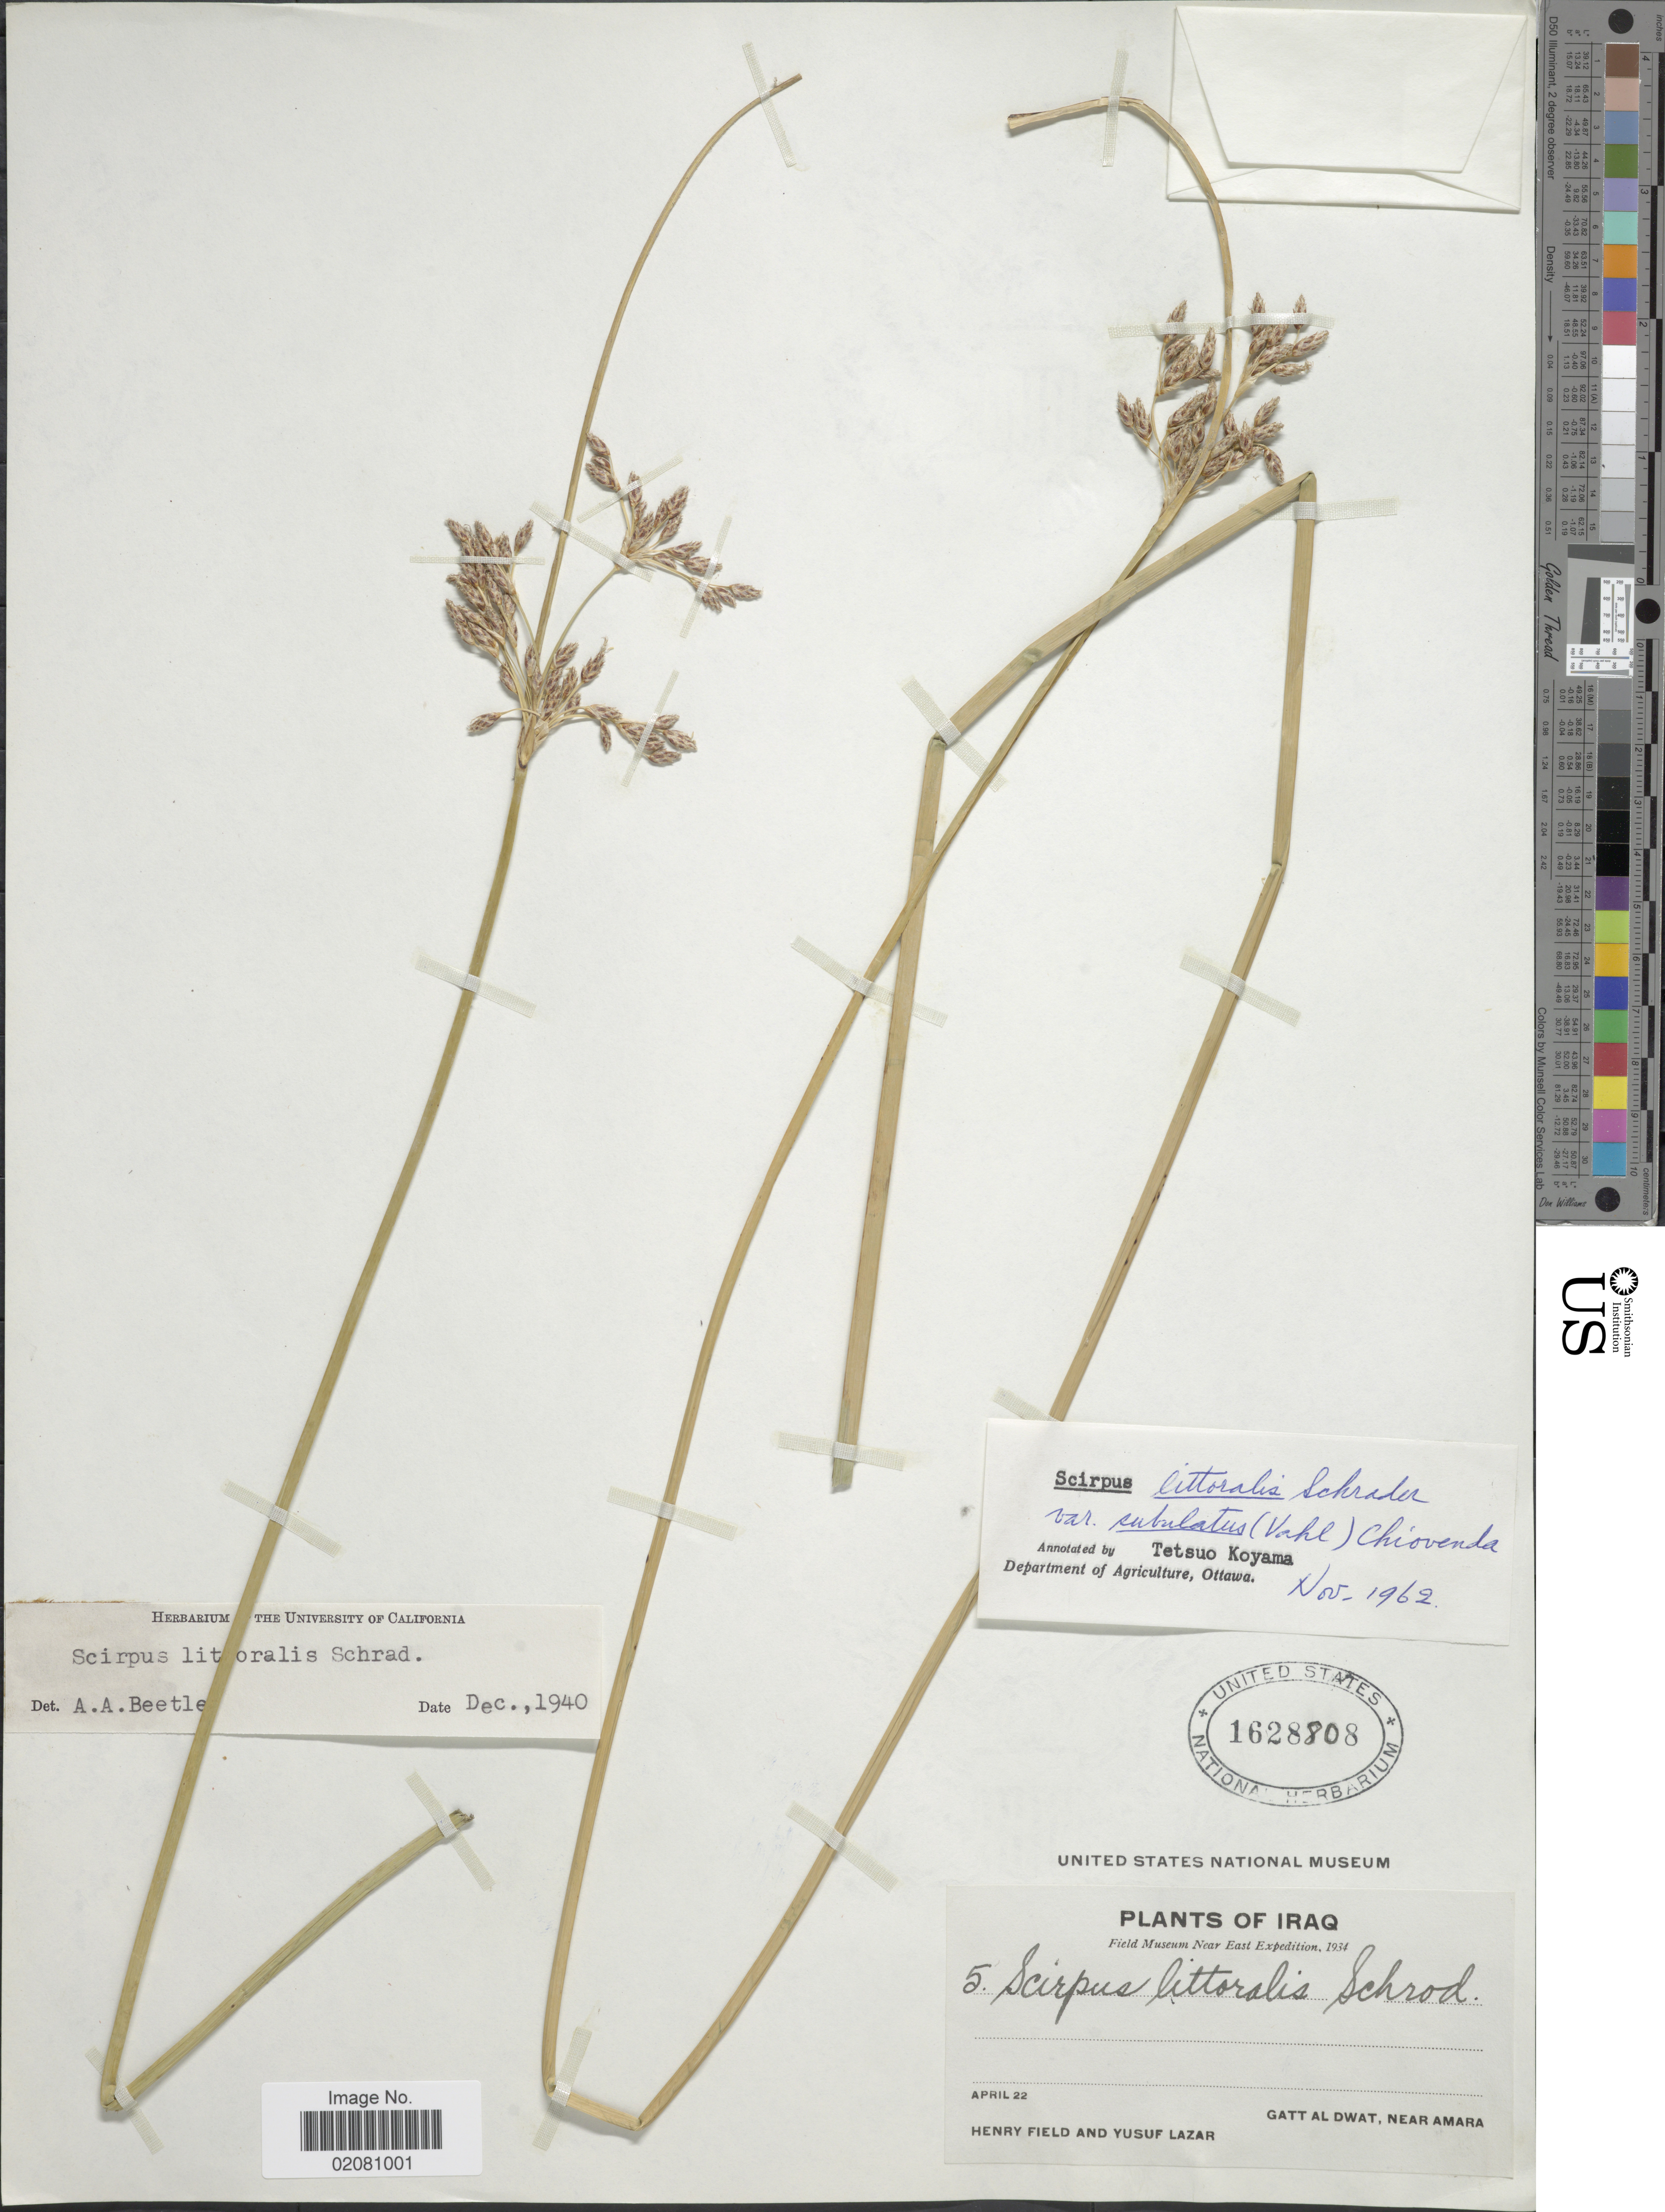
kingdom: Plantae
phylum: Tracheophyta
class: Liliopsida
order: Poales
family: Cyperaceae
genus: Schoenoplectus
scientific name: Schoenoplectus litoralis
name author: (Schrad.) Palla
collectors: H. Field & Y. Lazar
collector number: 5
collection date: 1934-04-22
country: Iraq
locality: Gatt al Dwat, near Amara.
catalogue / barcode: US 1628808